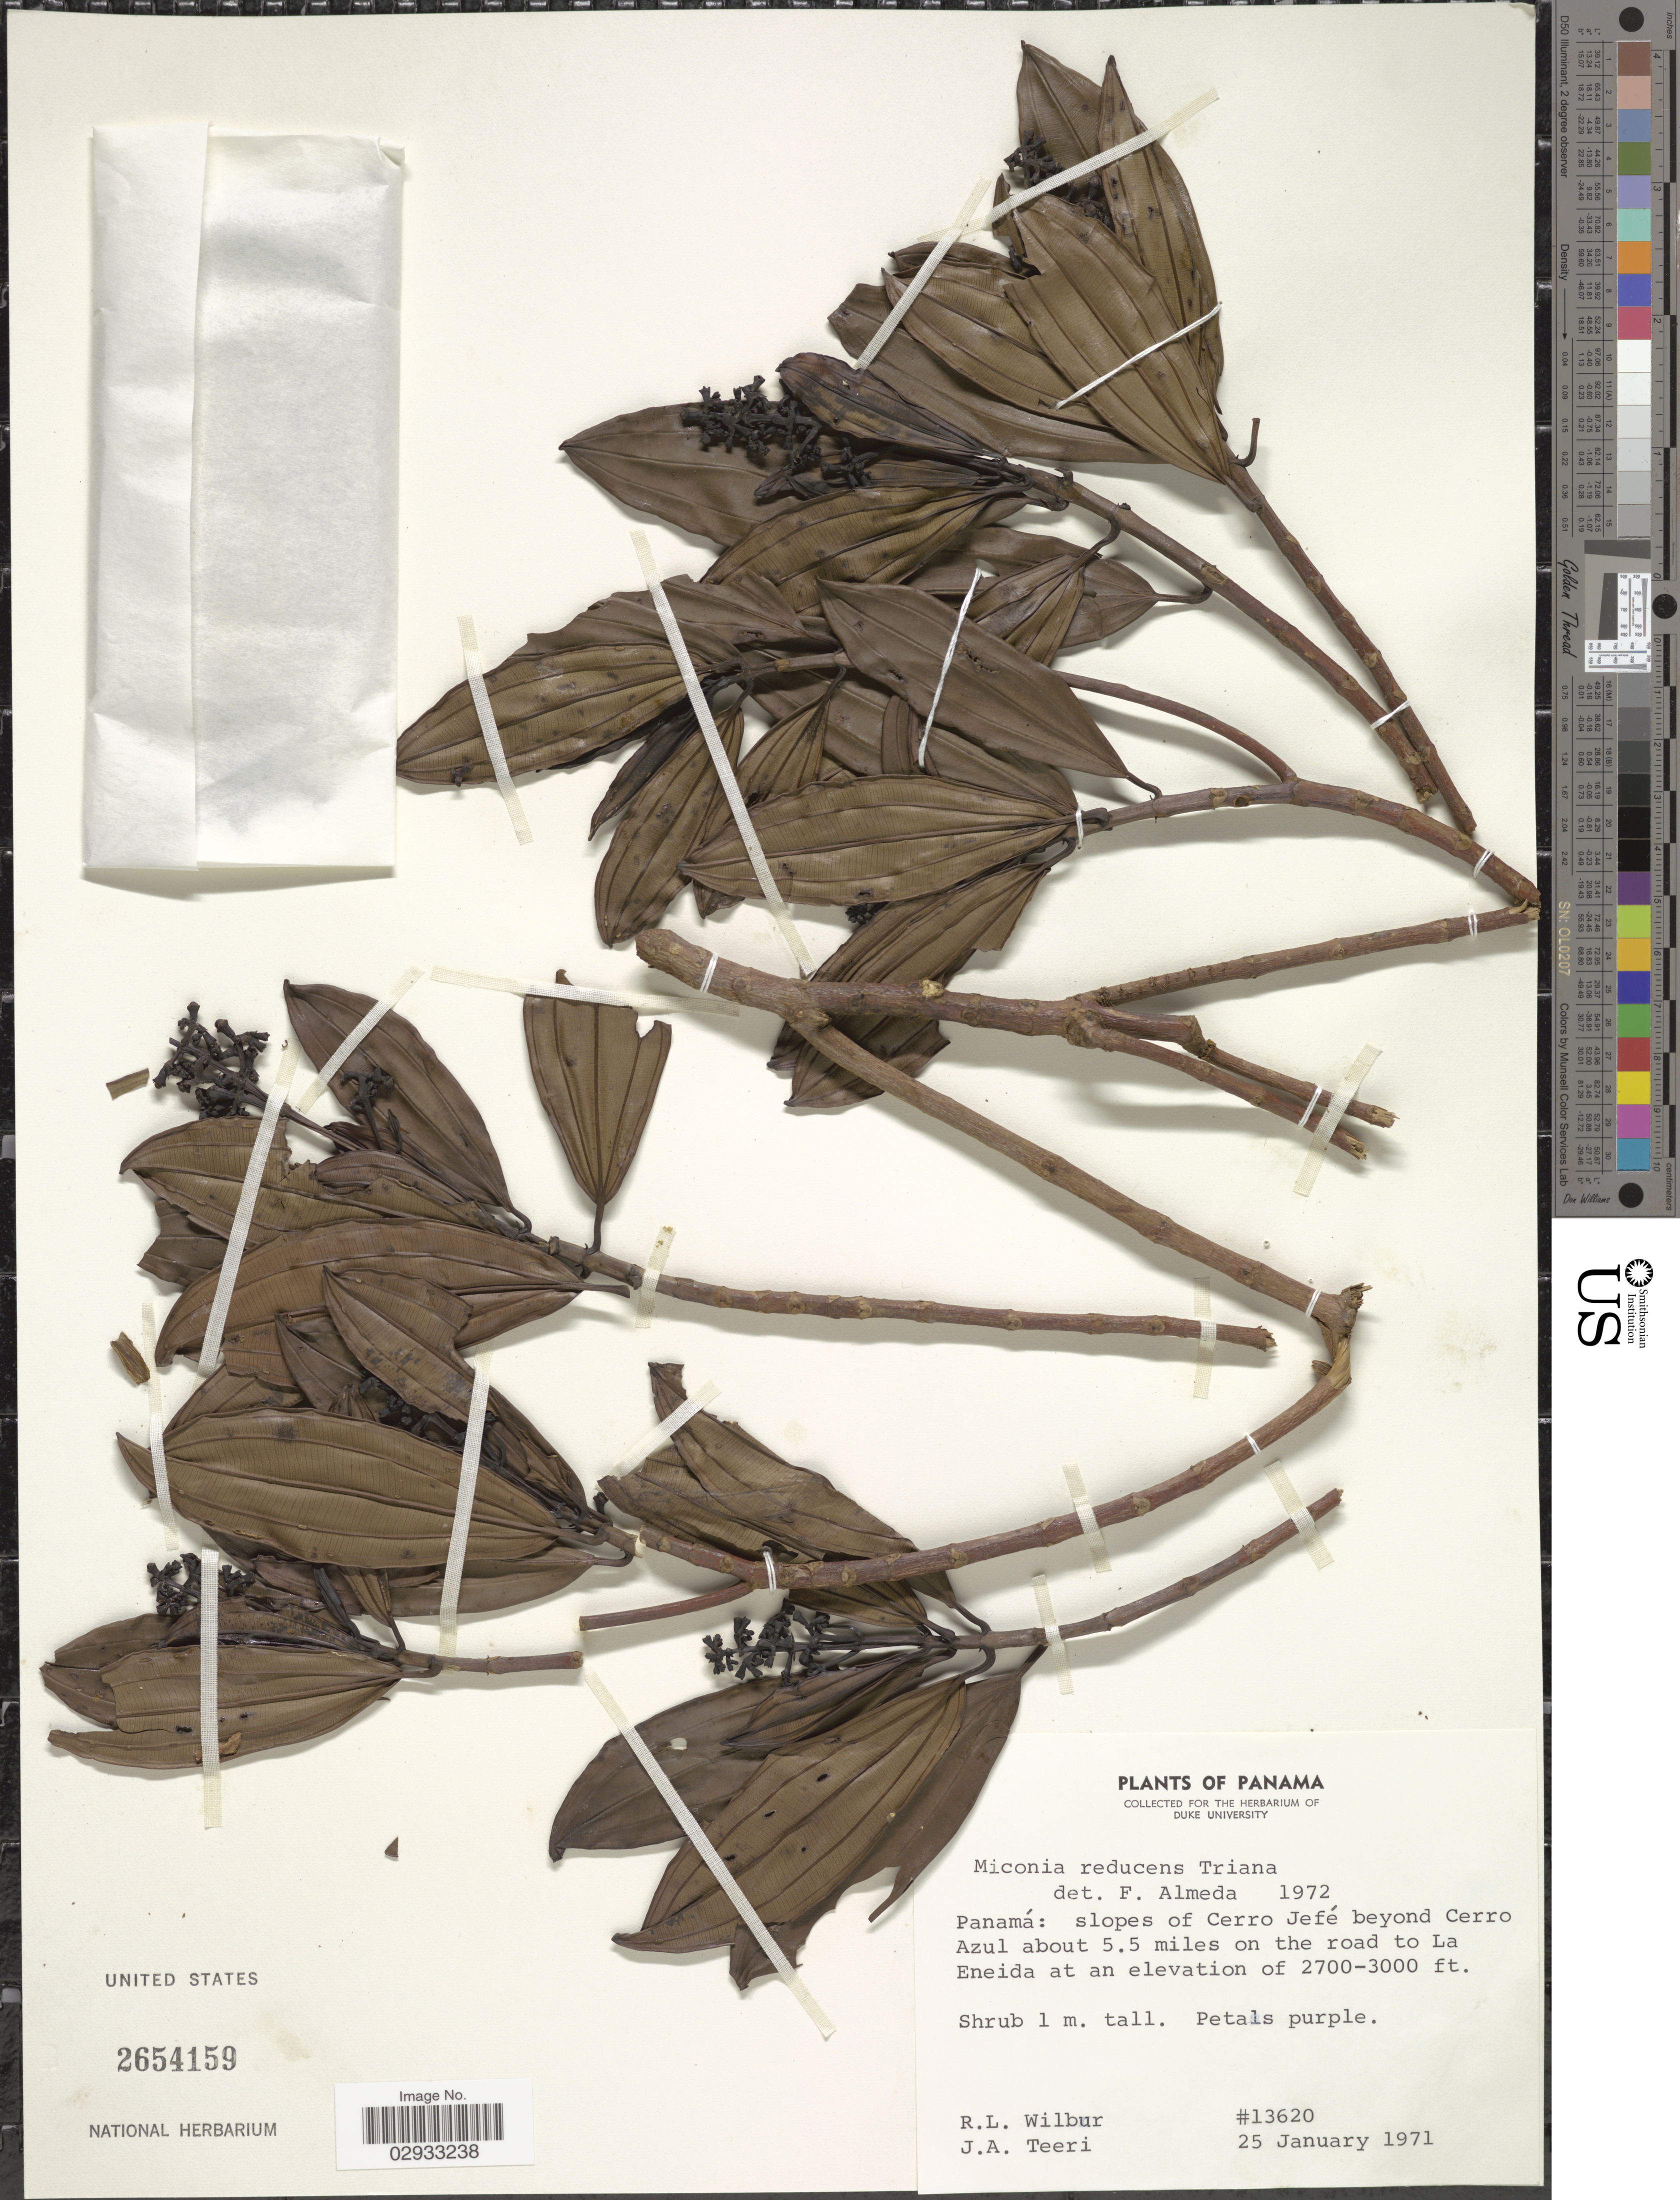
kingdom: Plantae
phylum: Tracheophyta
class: Magnoliopsida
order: Myrtales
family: Melastomataceae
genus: Miconia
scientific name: Miconia reducens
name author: Triana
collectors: R. L. Wilbur & J. Teeri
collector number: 13620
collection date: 1971-01-25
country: Panama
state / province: Panamá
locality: Panamá: slopes of Cerro Jefé beyond Cerro Azul about 5.5 miles on the road to La Eneida.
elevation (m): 823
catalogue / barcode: US 2654159